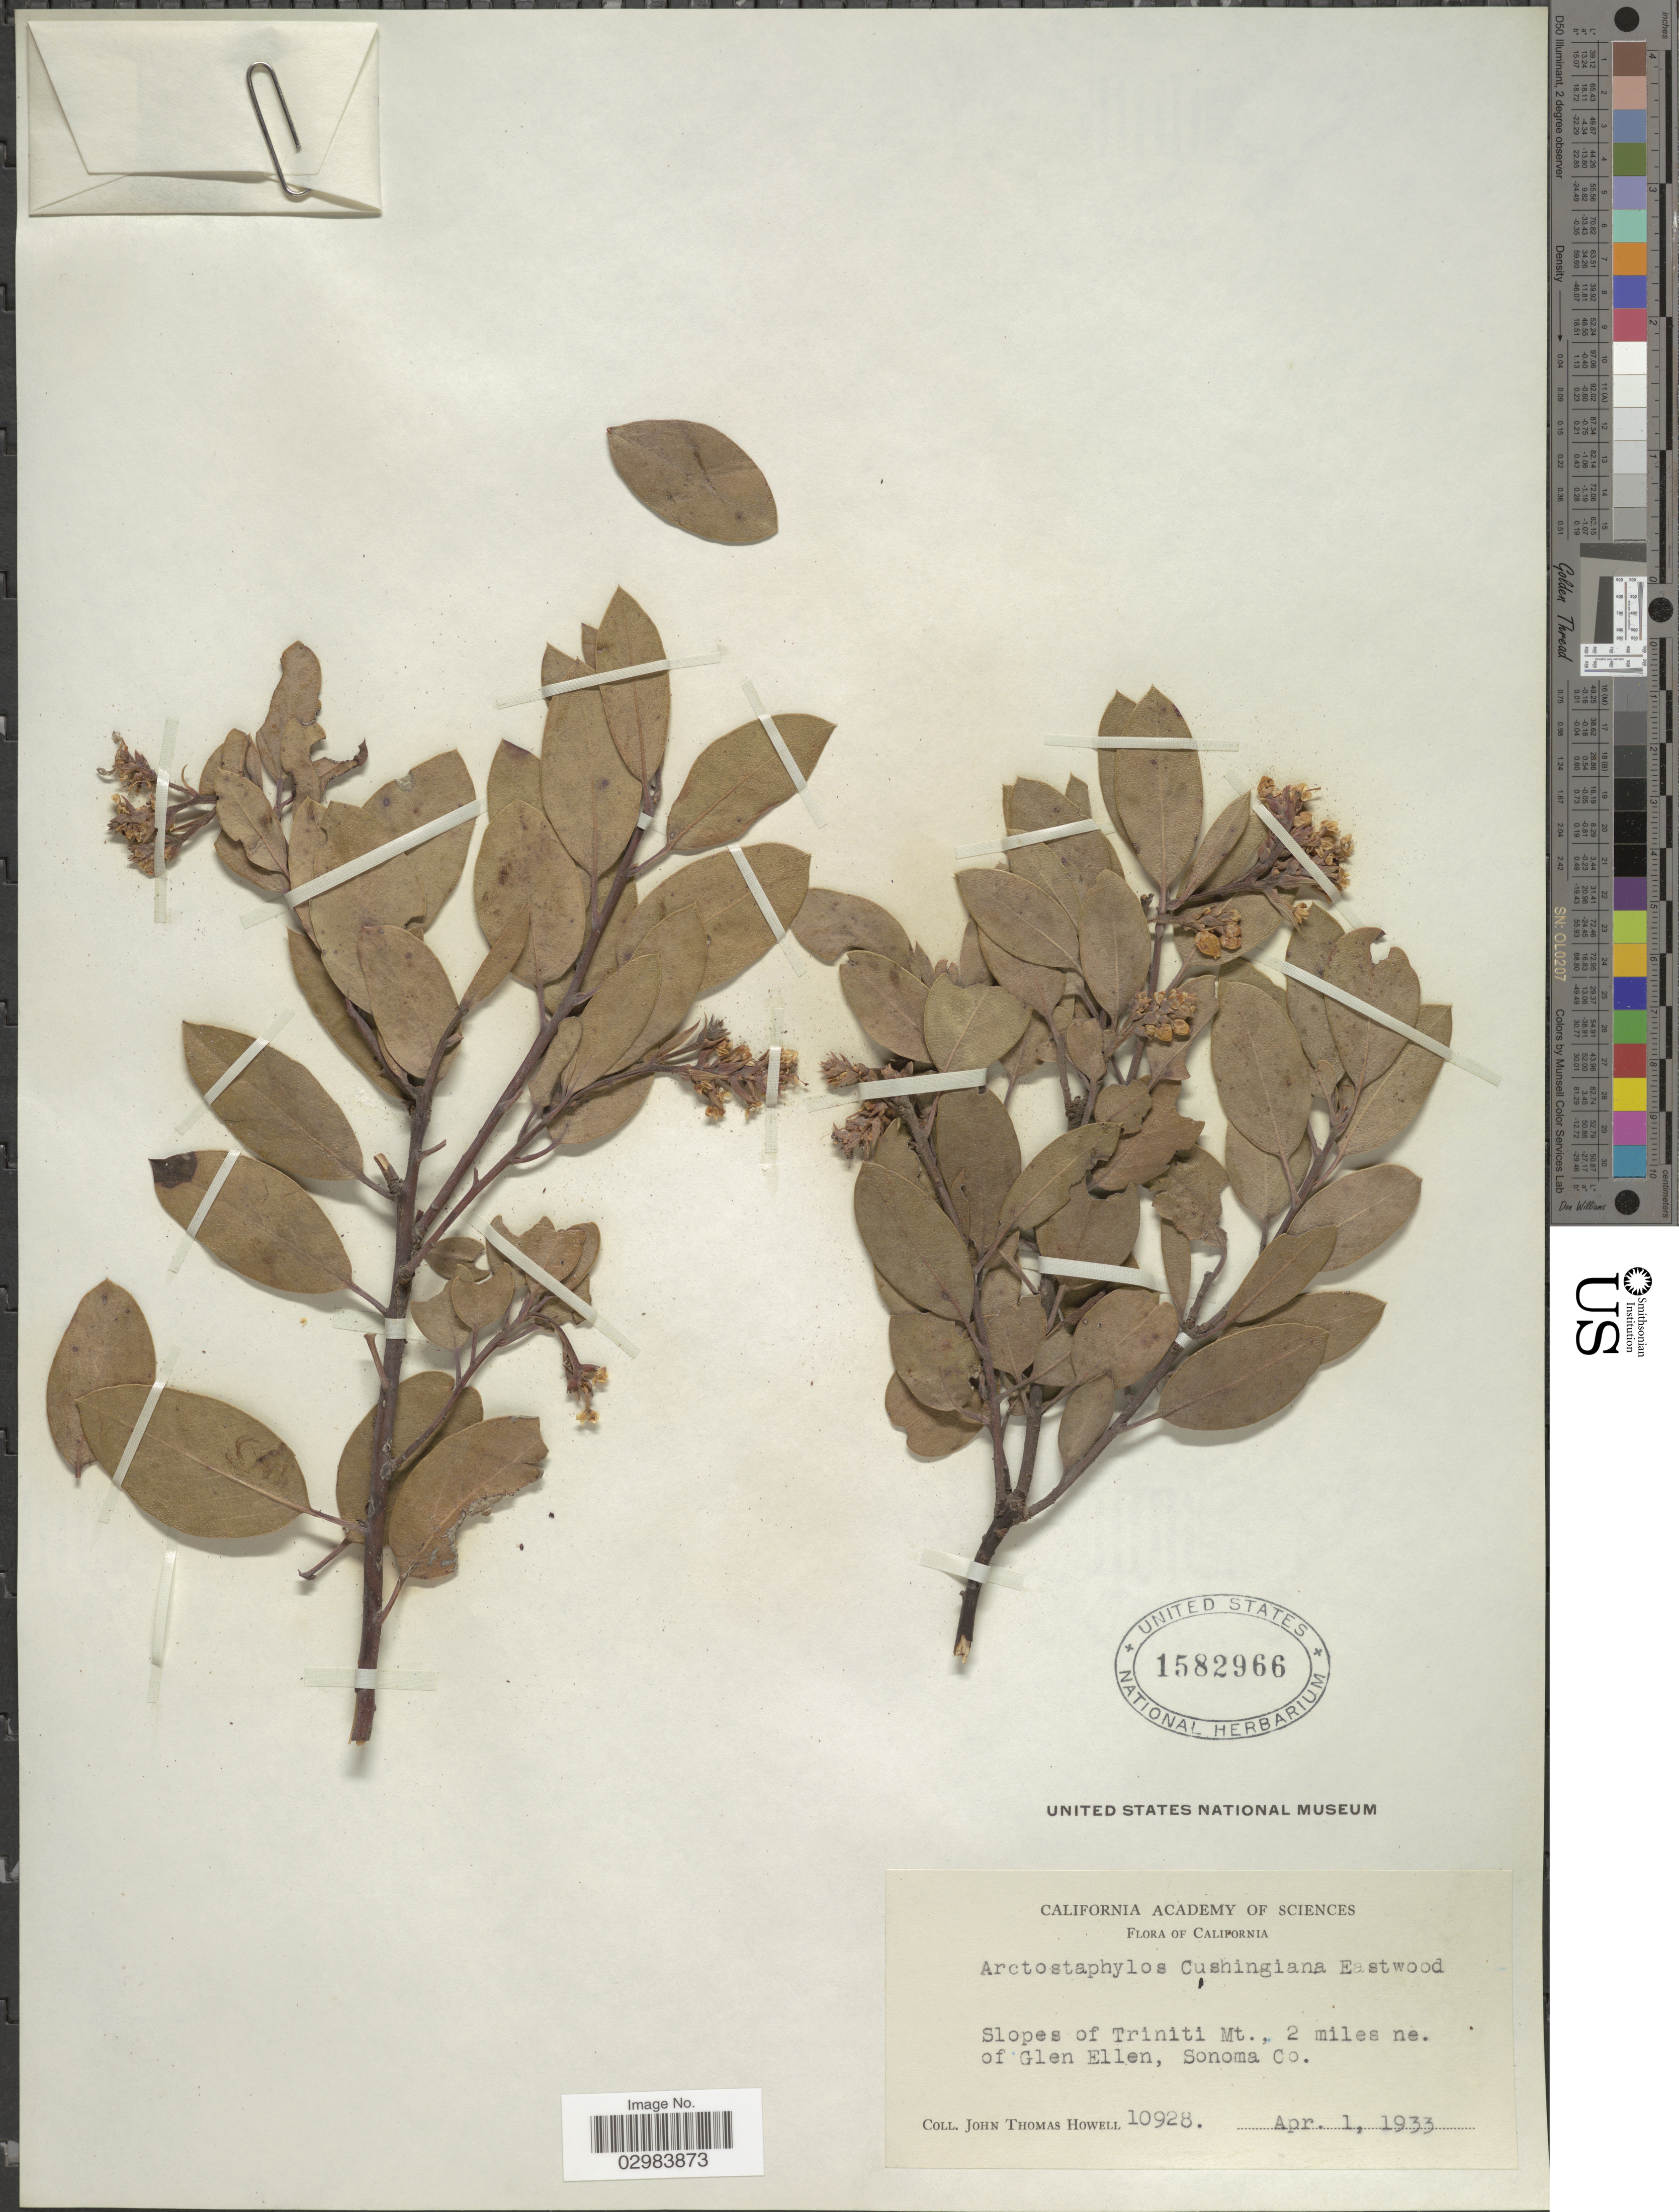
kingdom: Plantae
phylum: Tracheophyta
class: Magnoliopsida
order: Ericales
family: Ericaceae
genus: Arctostaphylos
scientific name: Arctostaphylos cushingiana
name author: Eastw.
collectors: J. T. Howell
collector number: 10928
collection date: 1933-04-01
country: United States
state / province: California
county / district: Sonoma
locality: Slopes of Triniti Mt., 2 miles ne. of Glen Ellen, Sonoma Co.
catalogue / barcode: US 1582966